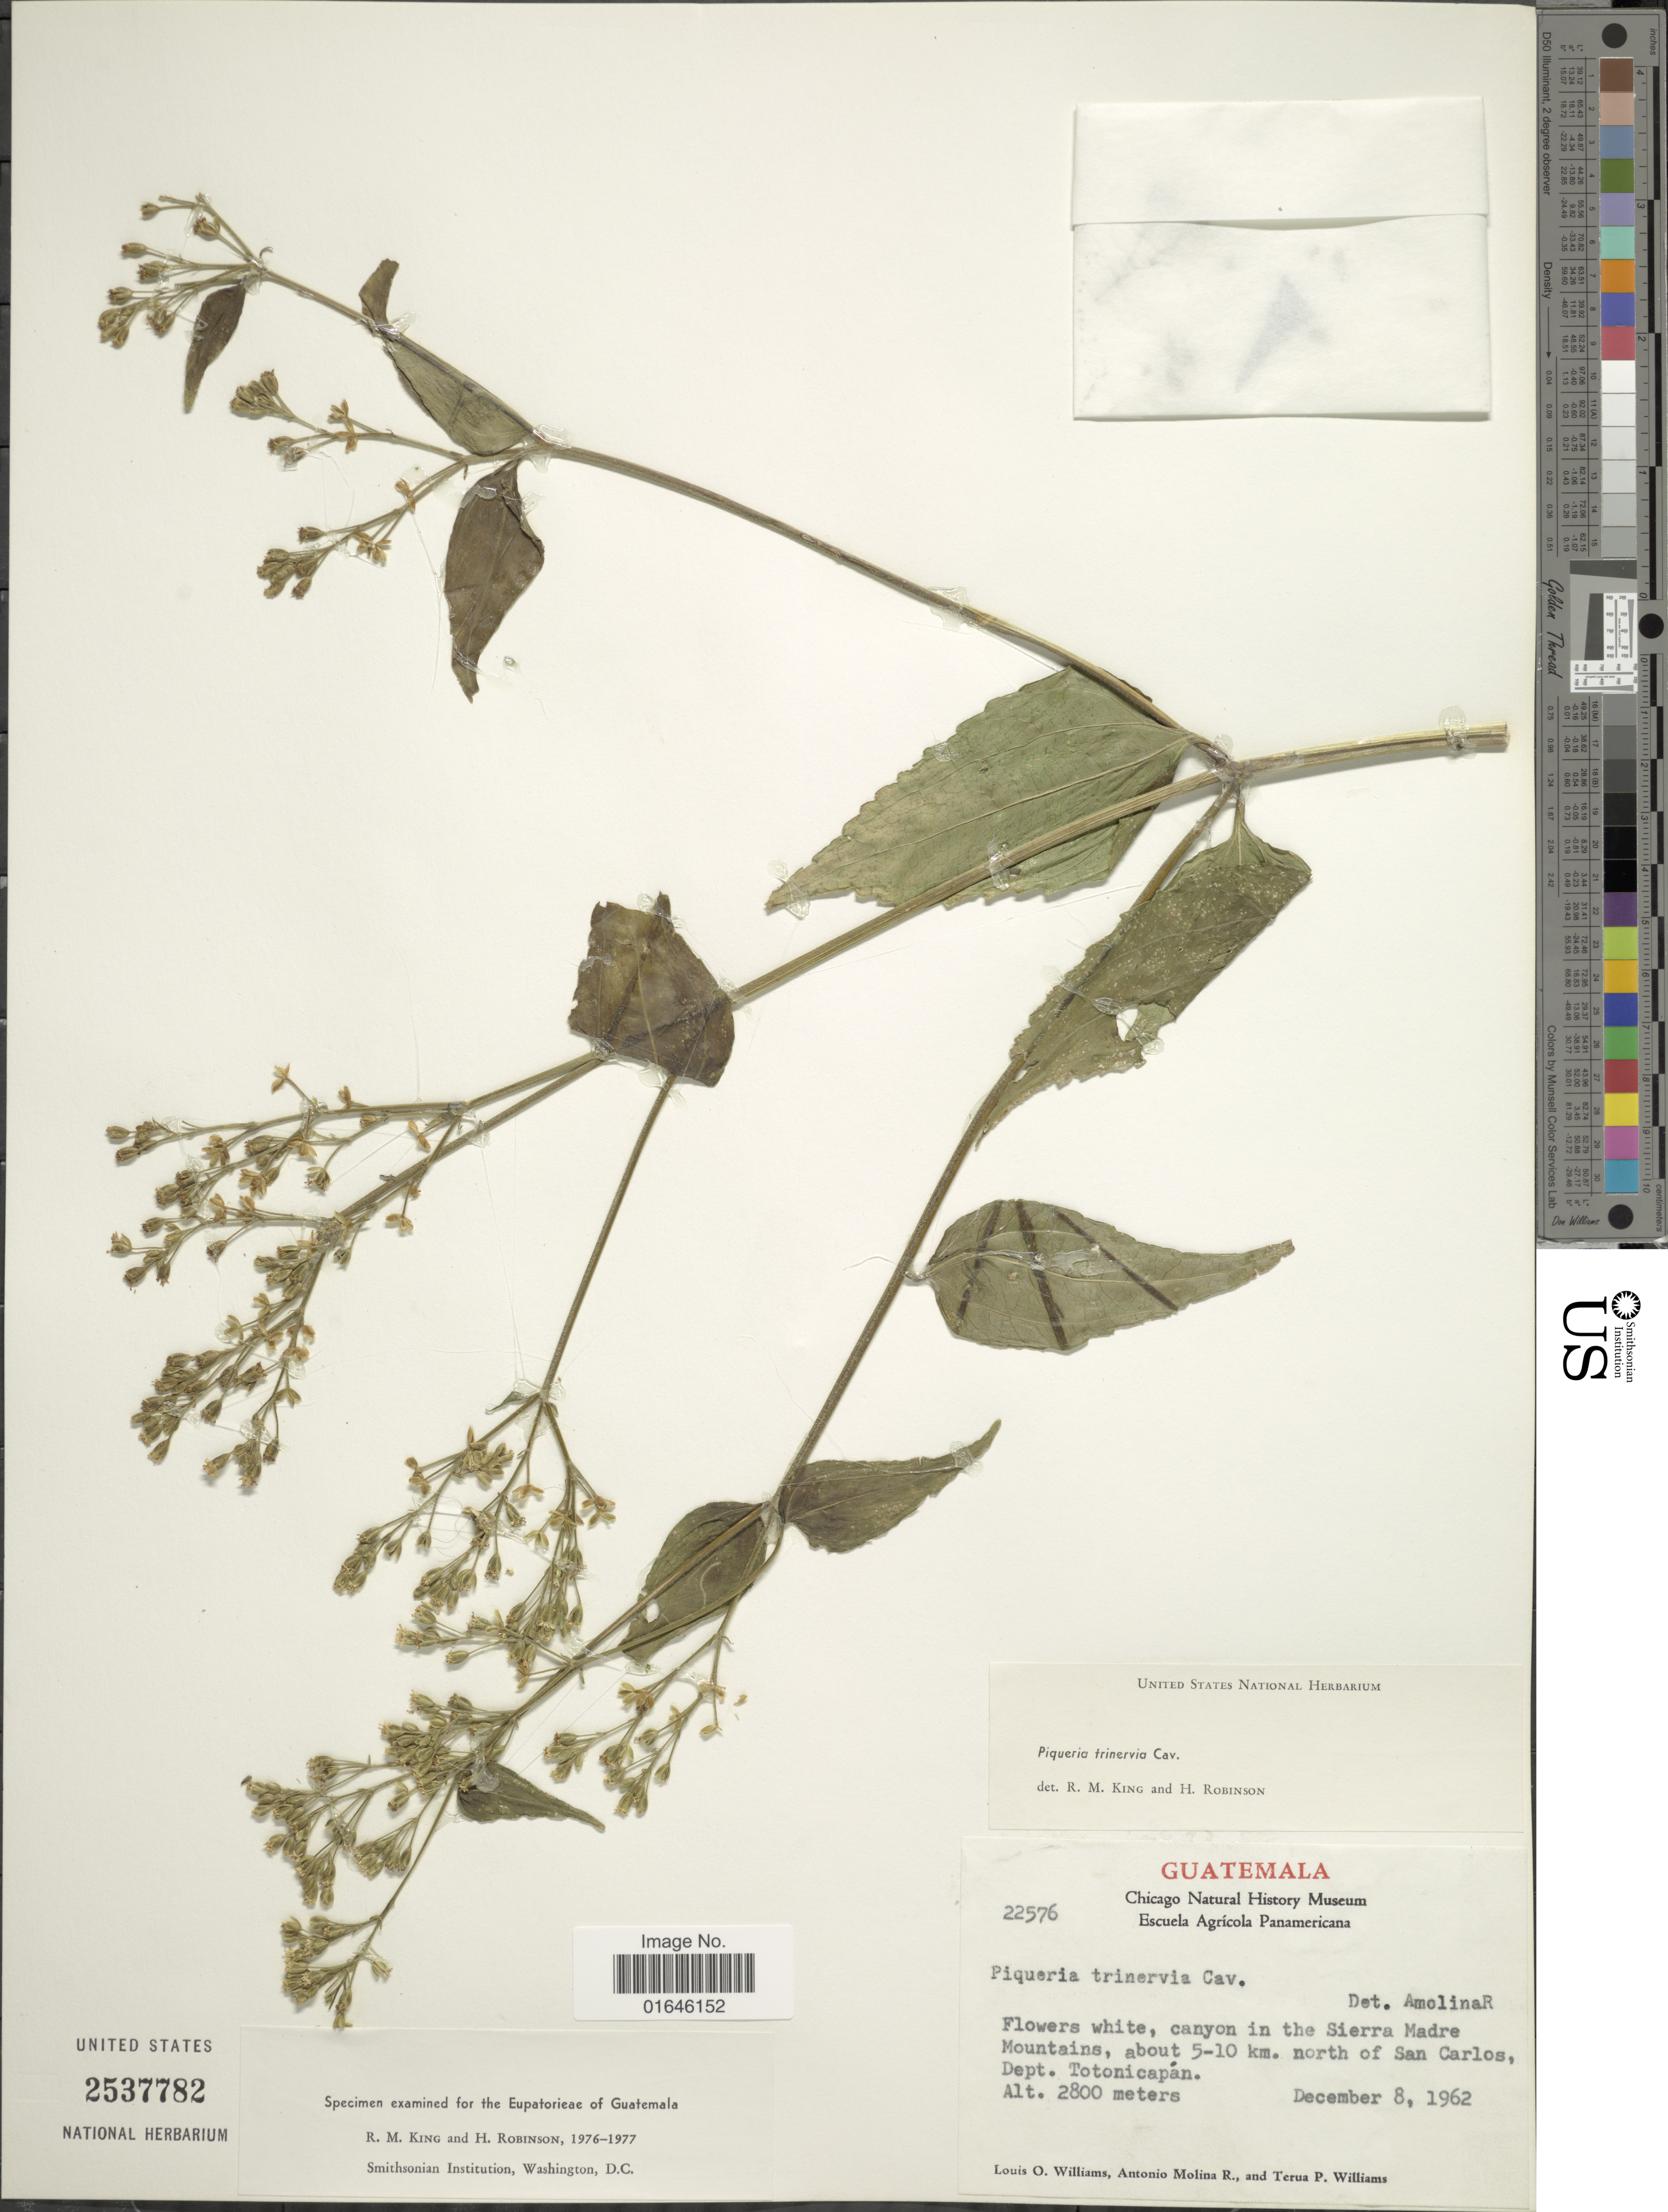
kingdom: Plantae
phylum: Tracheophyta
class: Magnoliopsida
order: Asterales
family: Asteraceae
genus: Piqueria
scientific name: Piqueria trinervia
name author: Cav.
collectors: L. O. Williams, A. Molina R. & T. P. Williams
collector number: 22576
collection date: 1962-12-08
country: Guatemala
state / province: Totonicapan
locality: Canyon in Sierra Madre Mountains, about 5-10 km. north of San Carlos, Dept. Totonicapan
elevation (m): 2800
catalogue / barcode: US 2537782